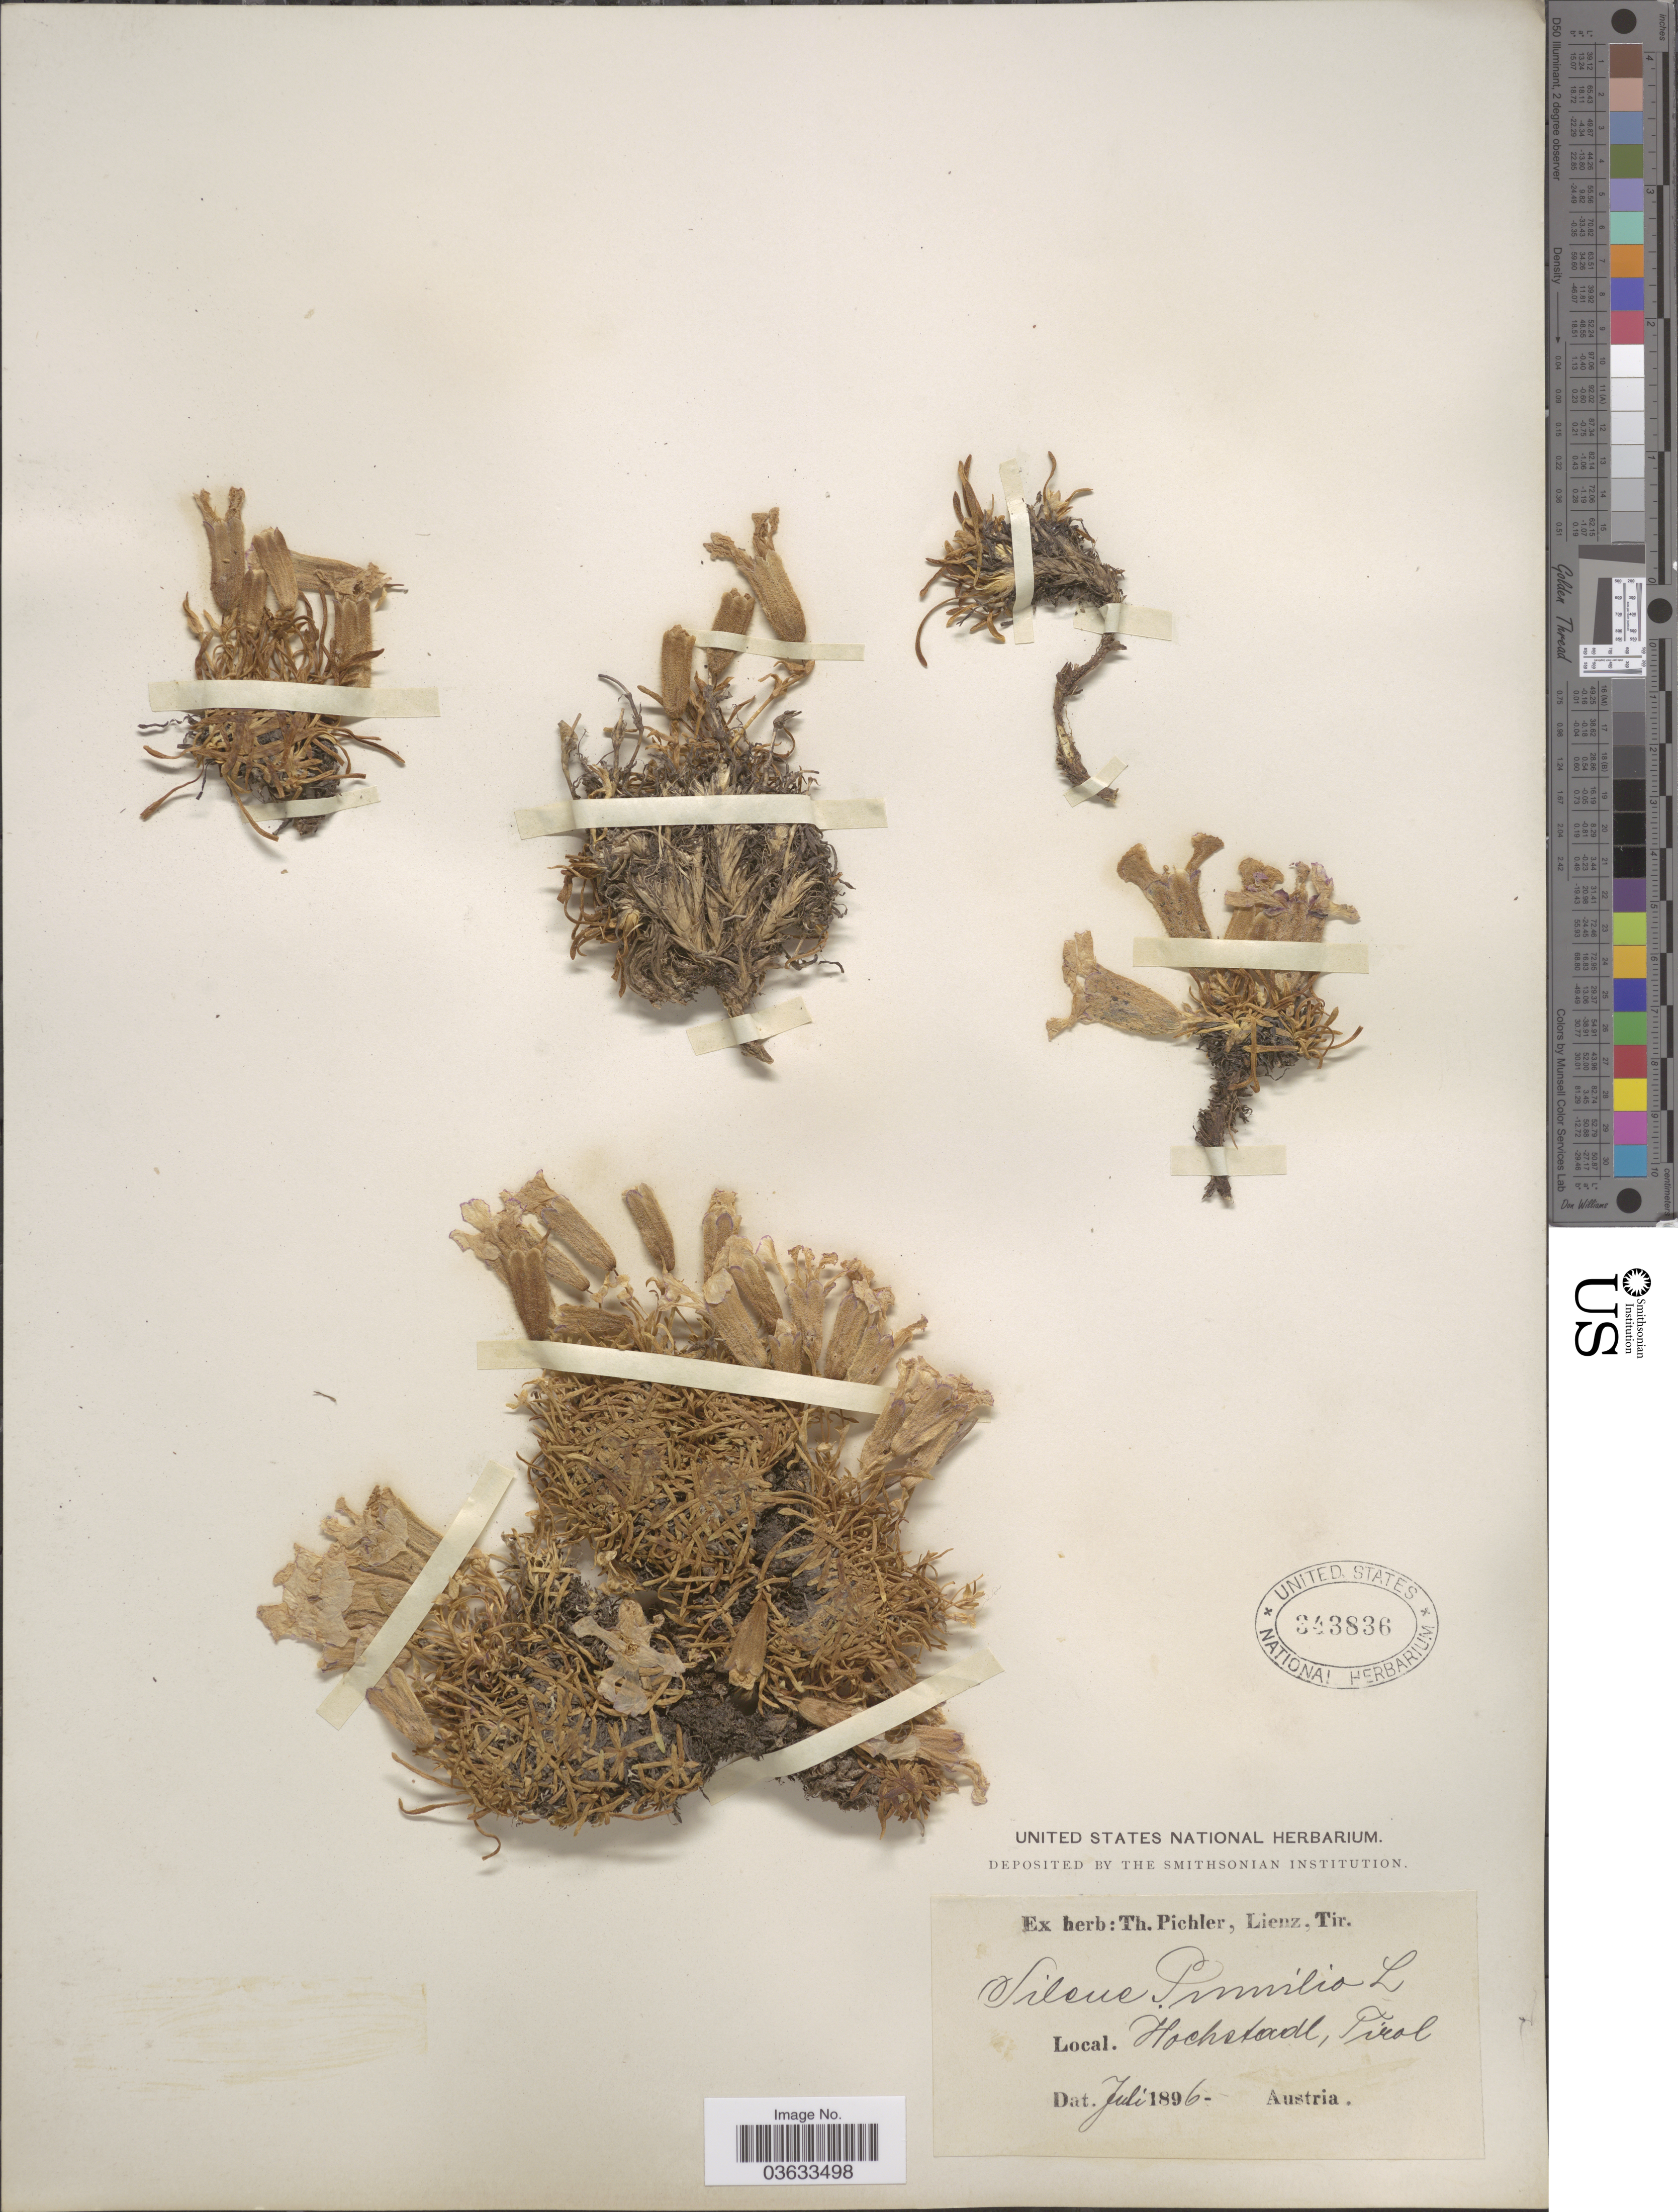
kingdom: Plantae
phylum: Tracheophyta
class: Magnoliopsida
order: Caryophyllales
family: Caryophyllaceae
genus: Silene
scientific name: Silene pumilio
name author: (L.) Wulfen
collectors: ex herb. T. Pichler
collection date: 1896-07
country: Austria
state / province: Tirol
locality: Hochstadl.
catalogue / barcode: US 343836